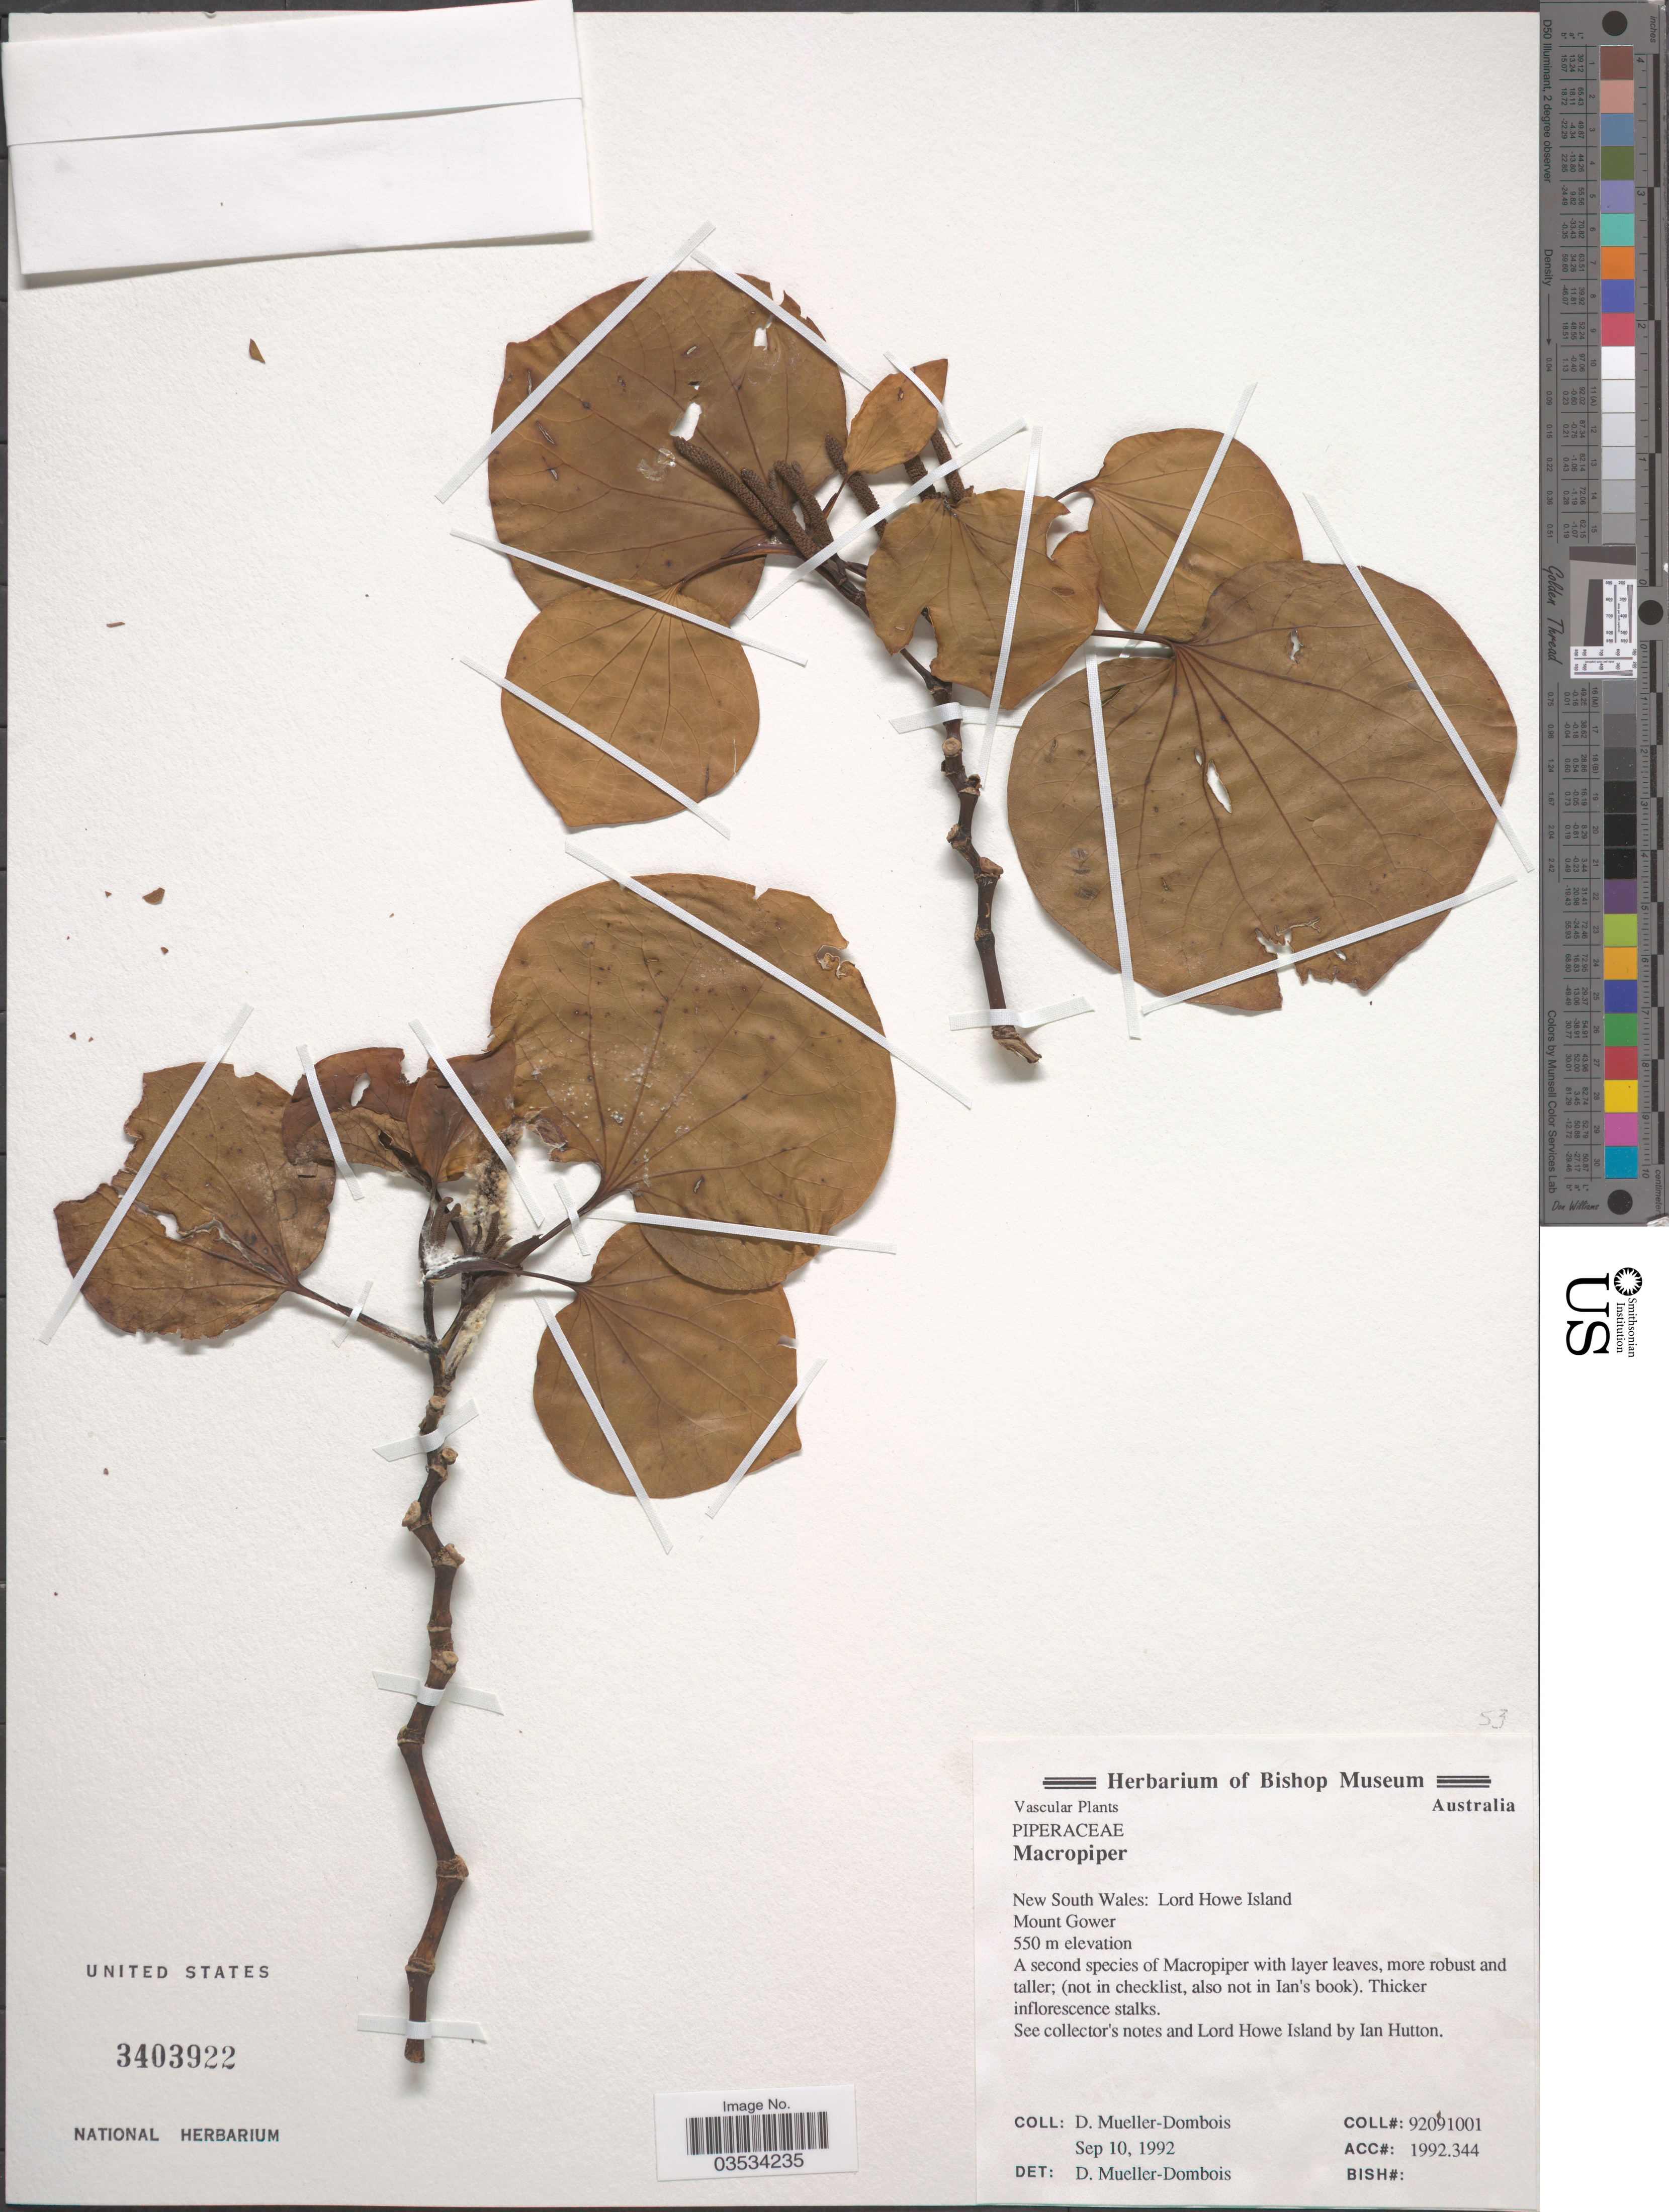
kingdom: Plantae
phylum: Tracheophyta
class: Magnoliopsida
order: Piperales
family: Piperaceae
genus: Piper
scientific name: Piper sp.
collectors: D. Mueller-Dombois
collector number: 92091001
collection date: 1992-09-10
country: Australia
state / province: New South Wales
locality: Lord Howe Island. Mount Gower.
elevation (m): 550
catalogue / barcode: US 3403922